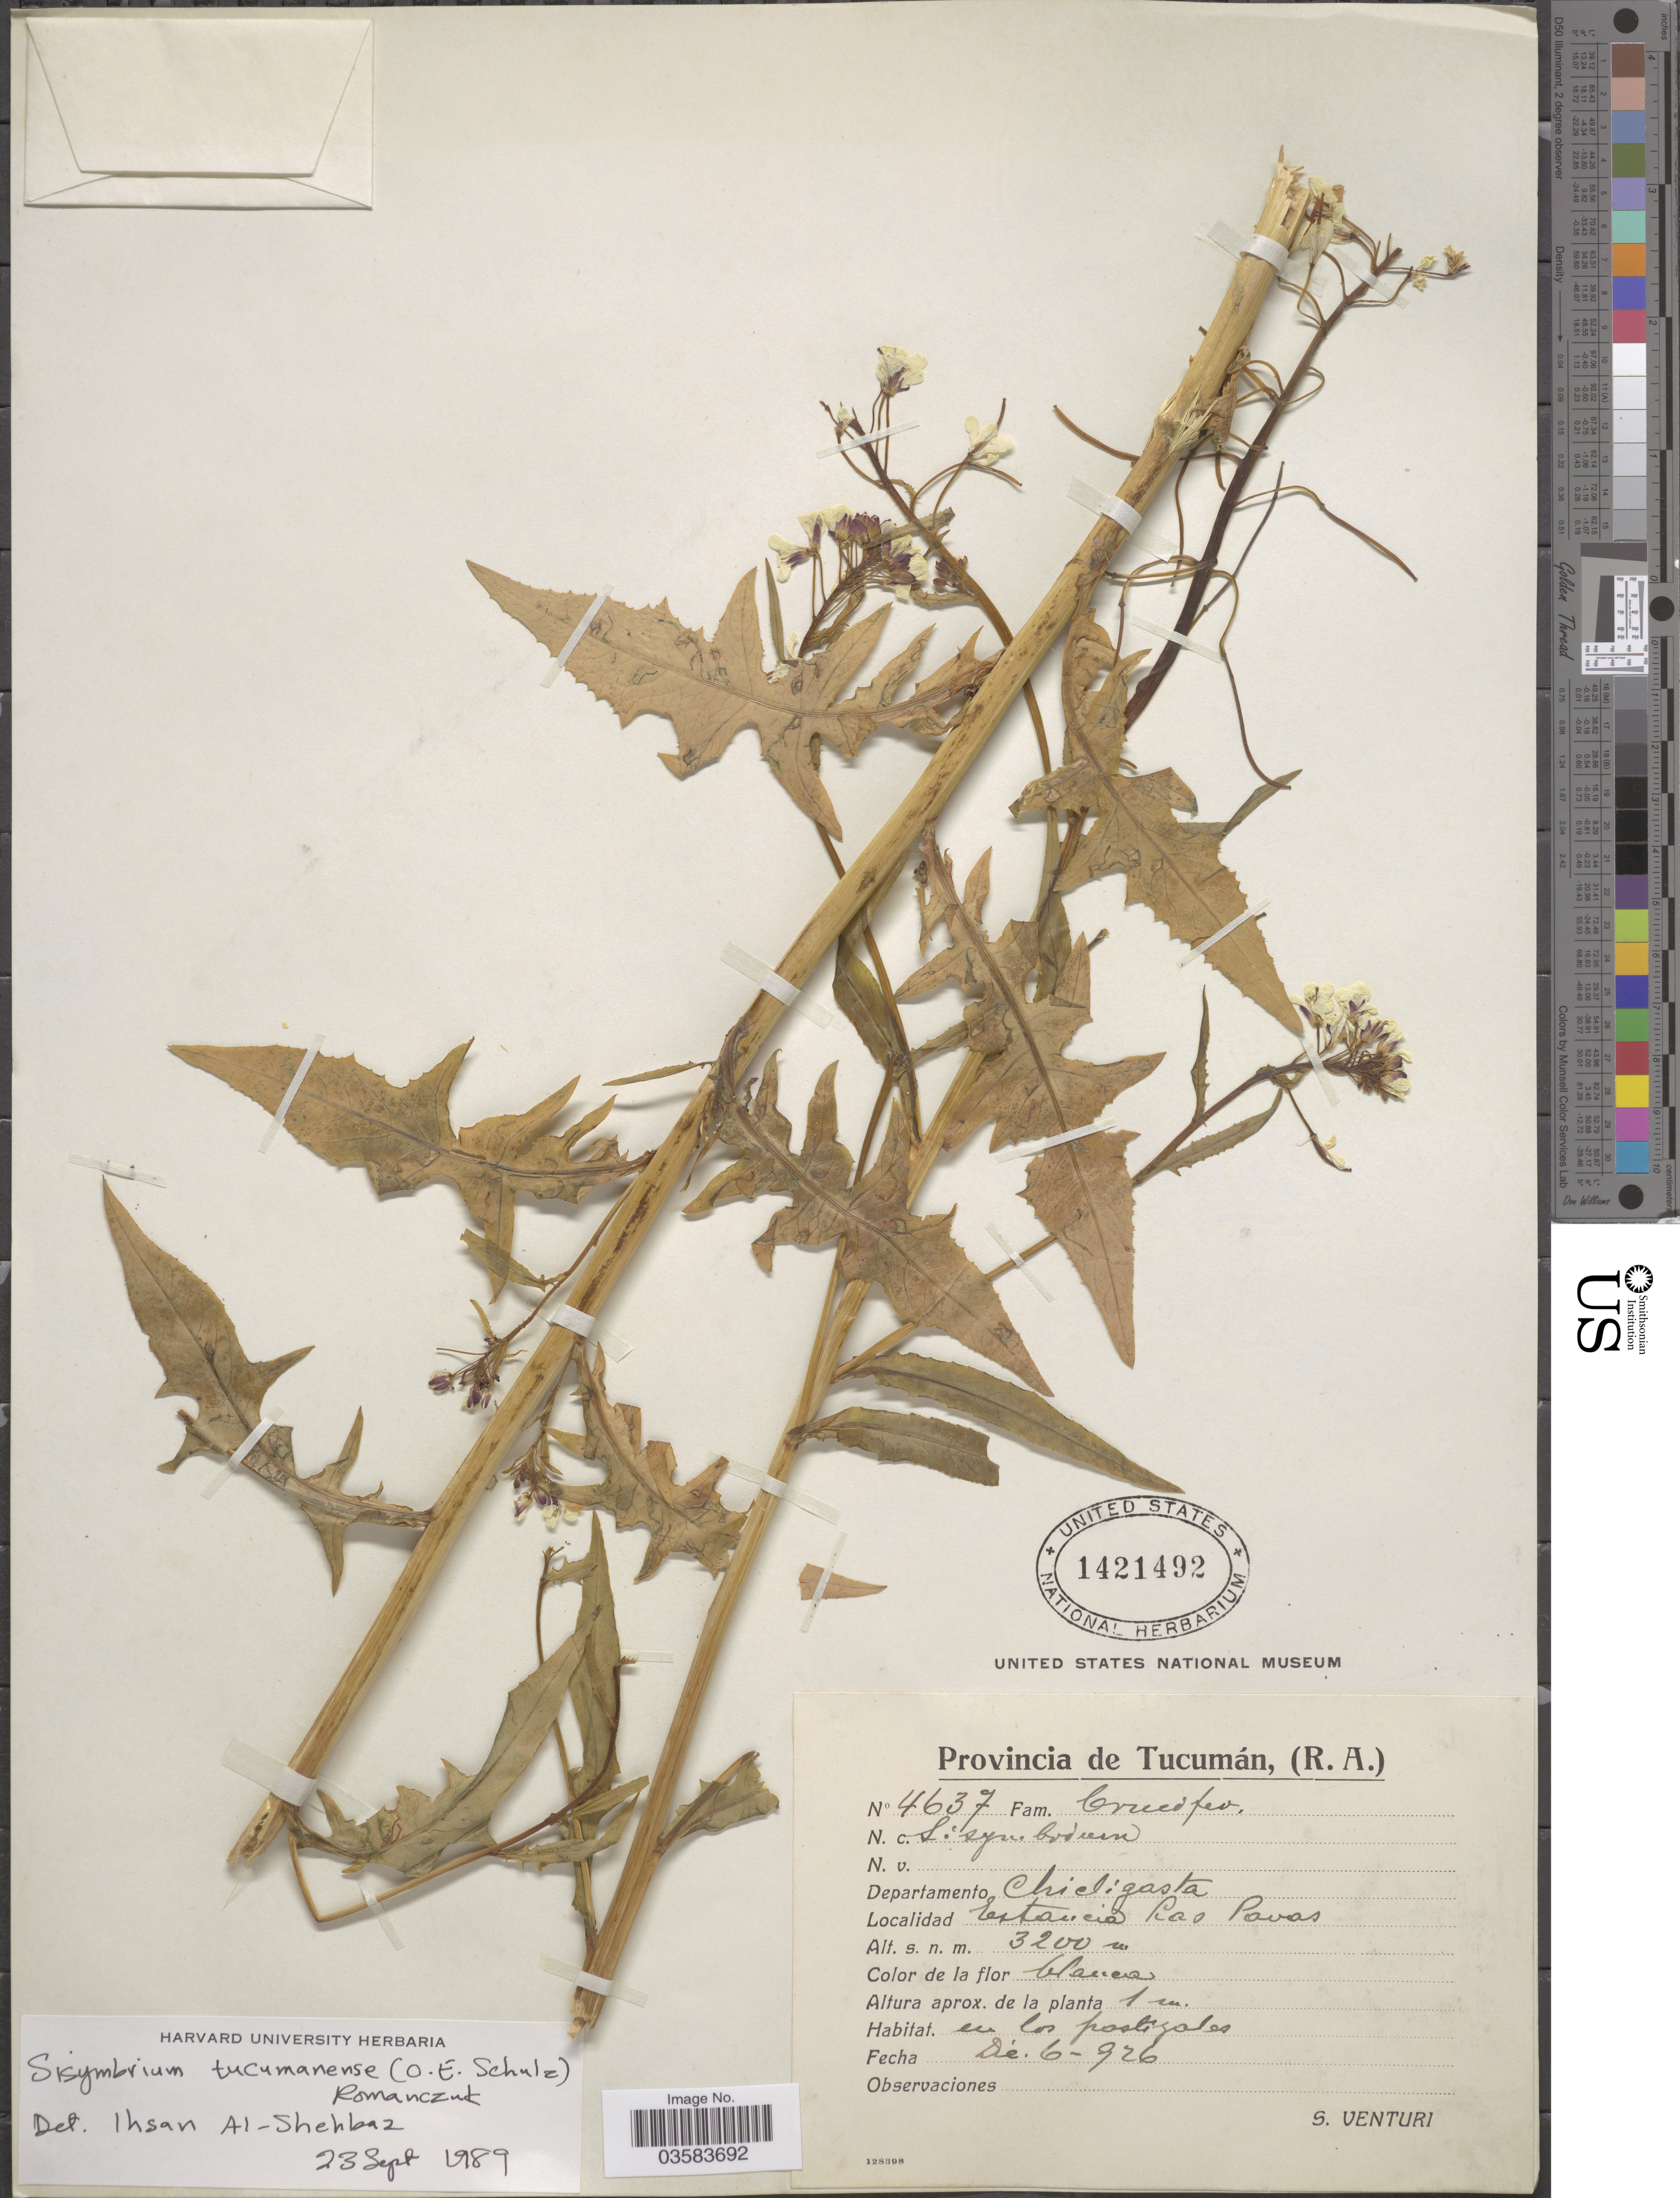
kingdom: Plantae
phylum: Tracheophyta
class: Magnoliopsida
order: Brassicales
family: Brassicaceae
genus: Polypsecadium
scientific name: Polypsecadium tucumanense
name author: (O.E. Schulz) Al-Shehbaz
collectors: S. Venturi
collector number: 4637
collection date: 1926-12-06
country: Argentina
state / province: Tucuman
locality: Departamento Chicligasta. Estancia Las Pavas.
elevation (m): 3200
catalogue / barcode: US 1421492